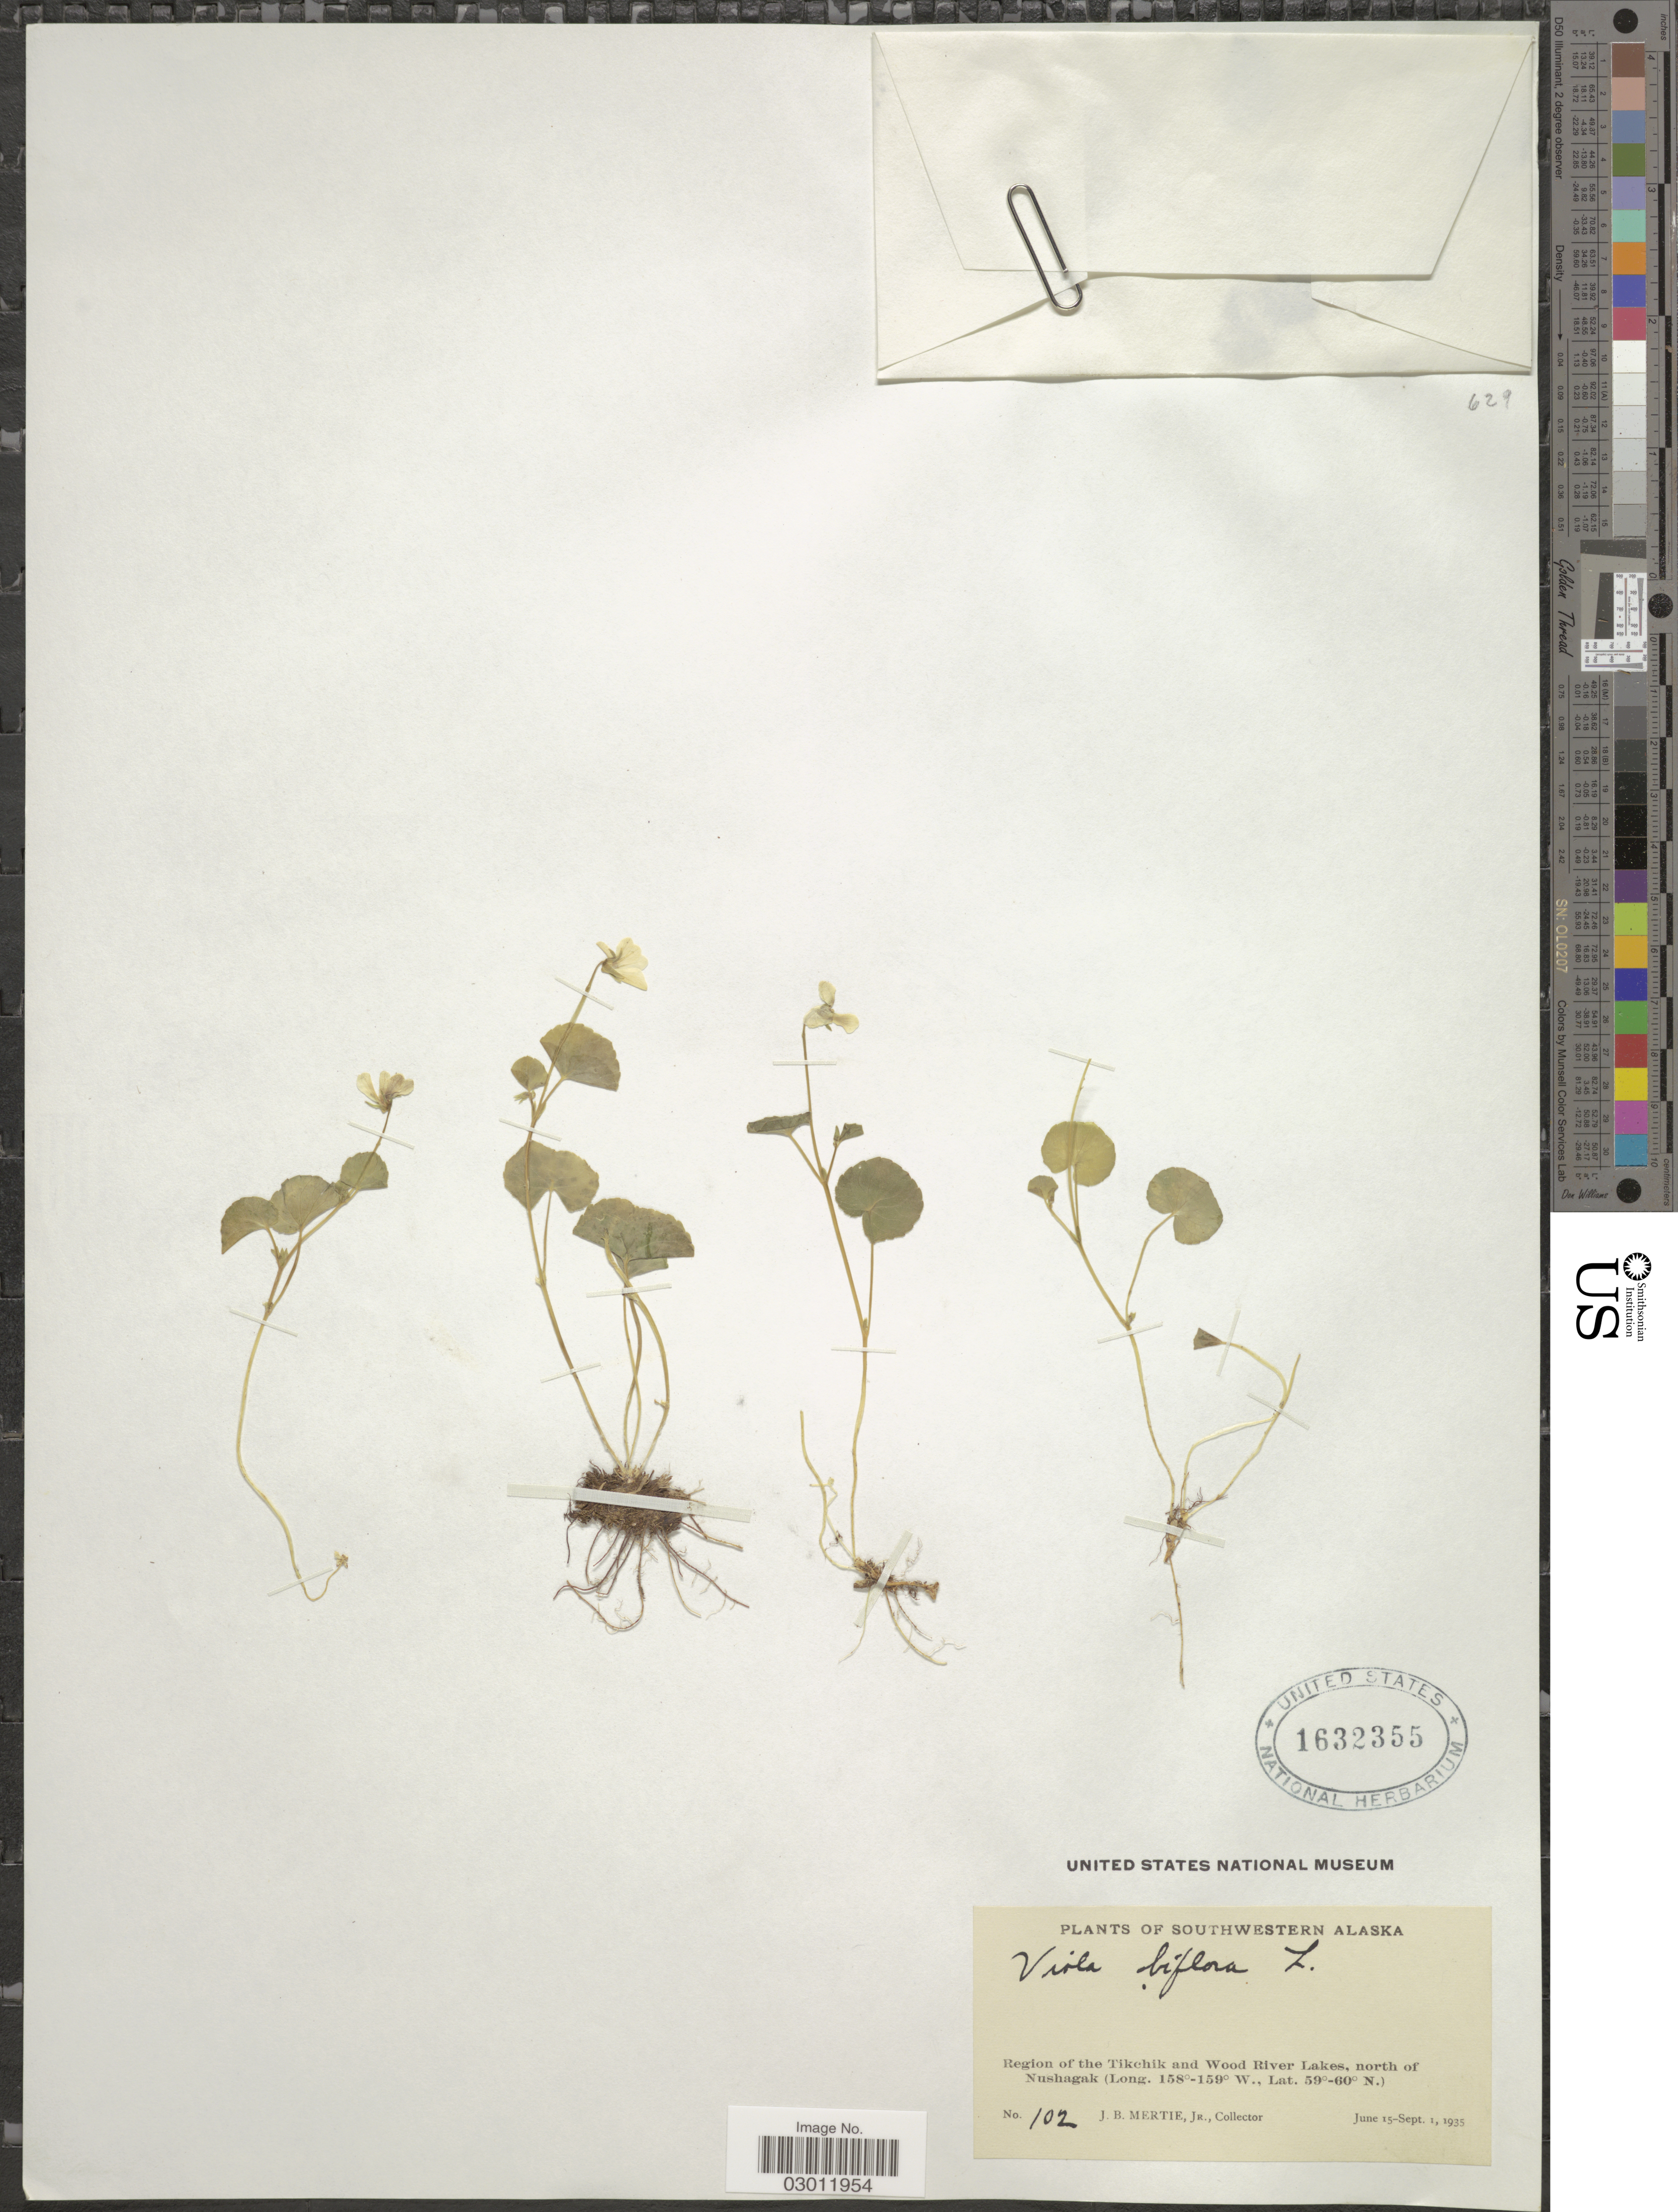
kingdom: Plantae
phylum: Tracheophyta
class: Magnoliopsida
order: Malpighiales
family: Violaceae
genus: Viola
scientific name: Viola biflora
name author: L.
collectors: J. Mertie Jr.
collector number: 102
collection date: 1935-06-15/1935-09-01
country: United States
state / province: Alaska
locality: Southwestern Alaska. Region of the Tikchik and Wood River Lakes, north of Nushagak.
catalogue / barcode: US 1632355